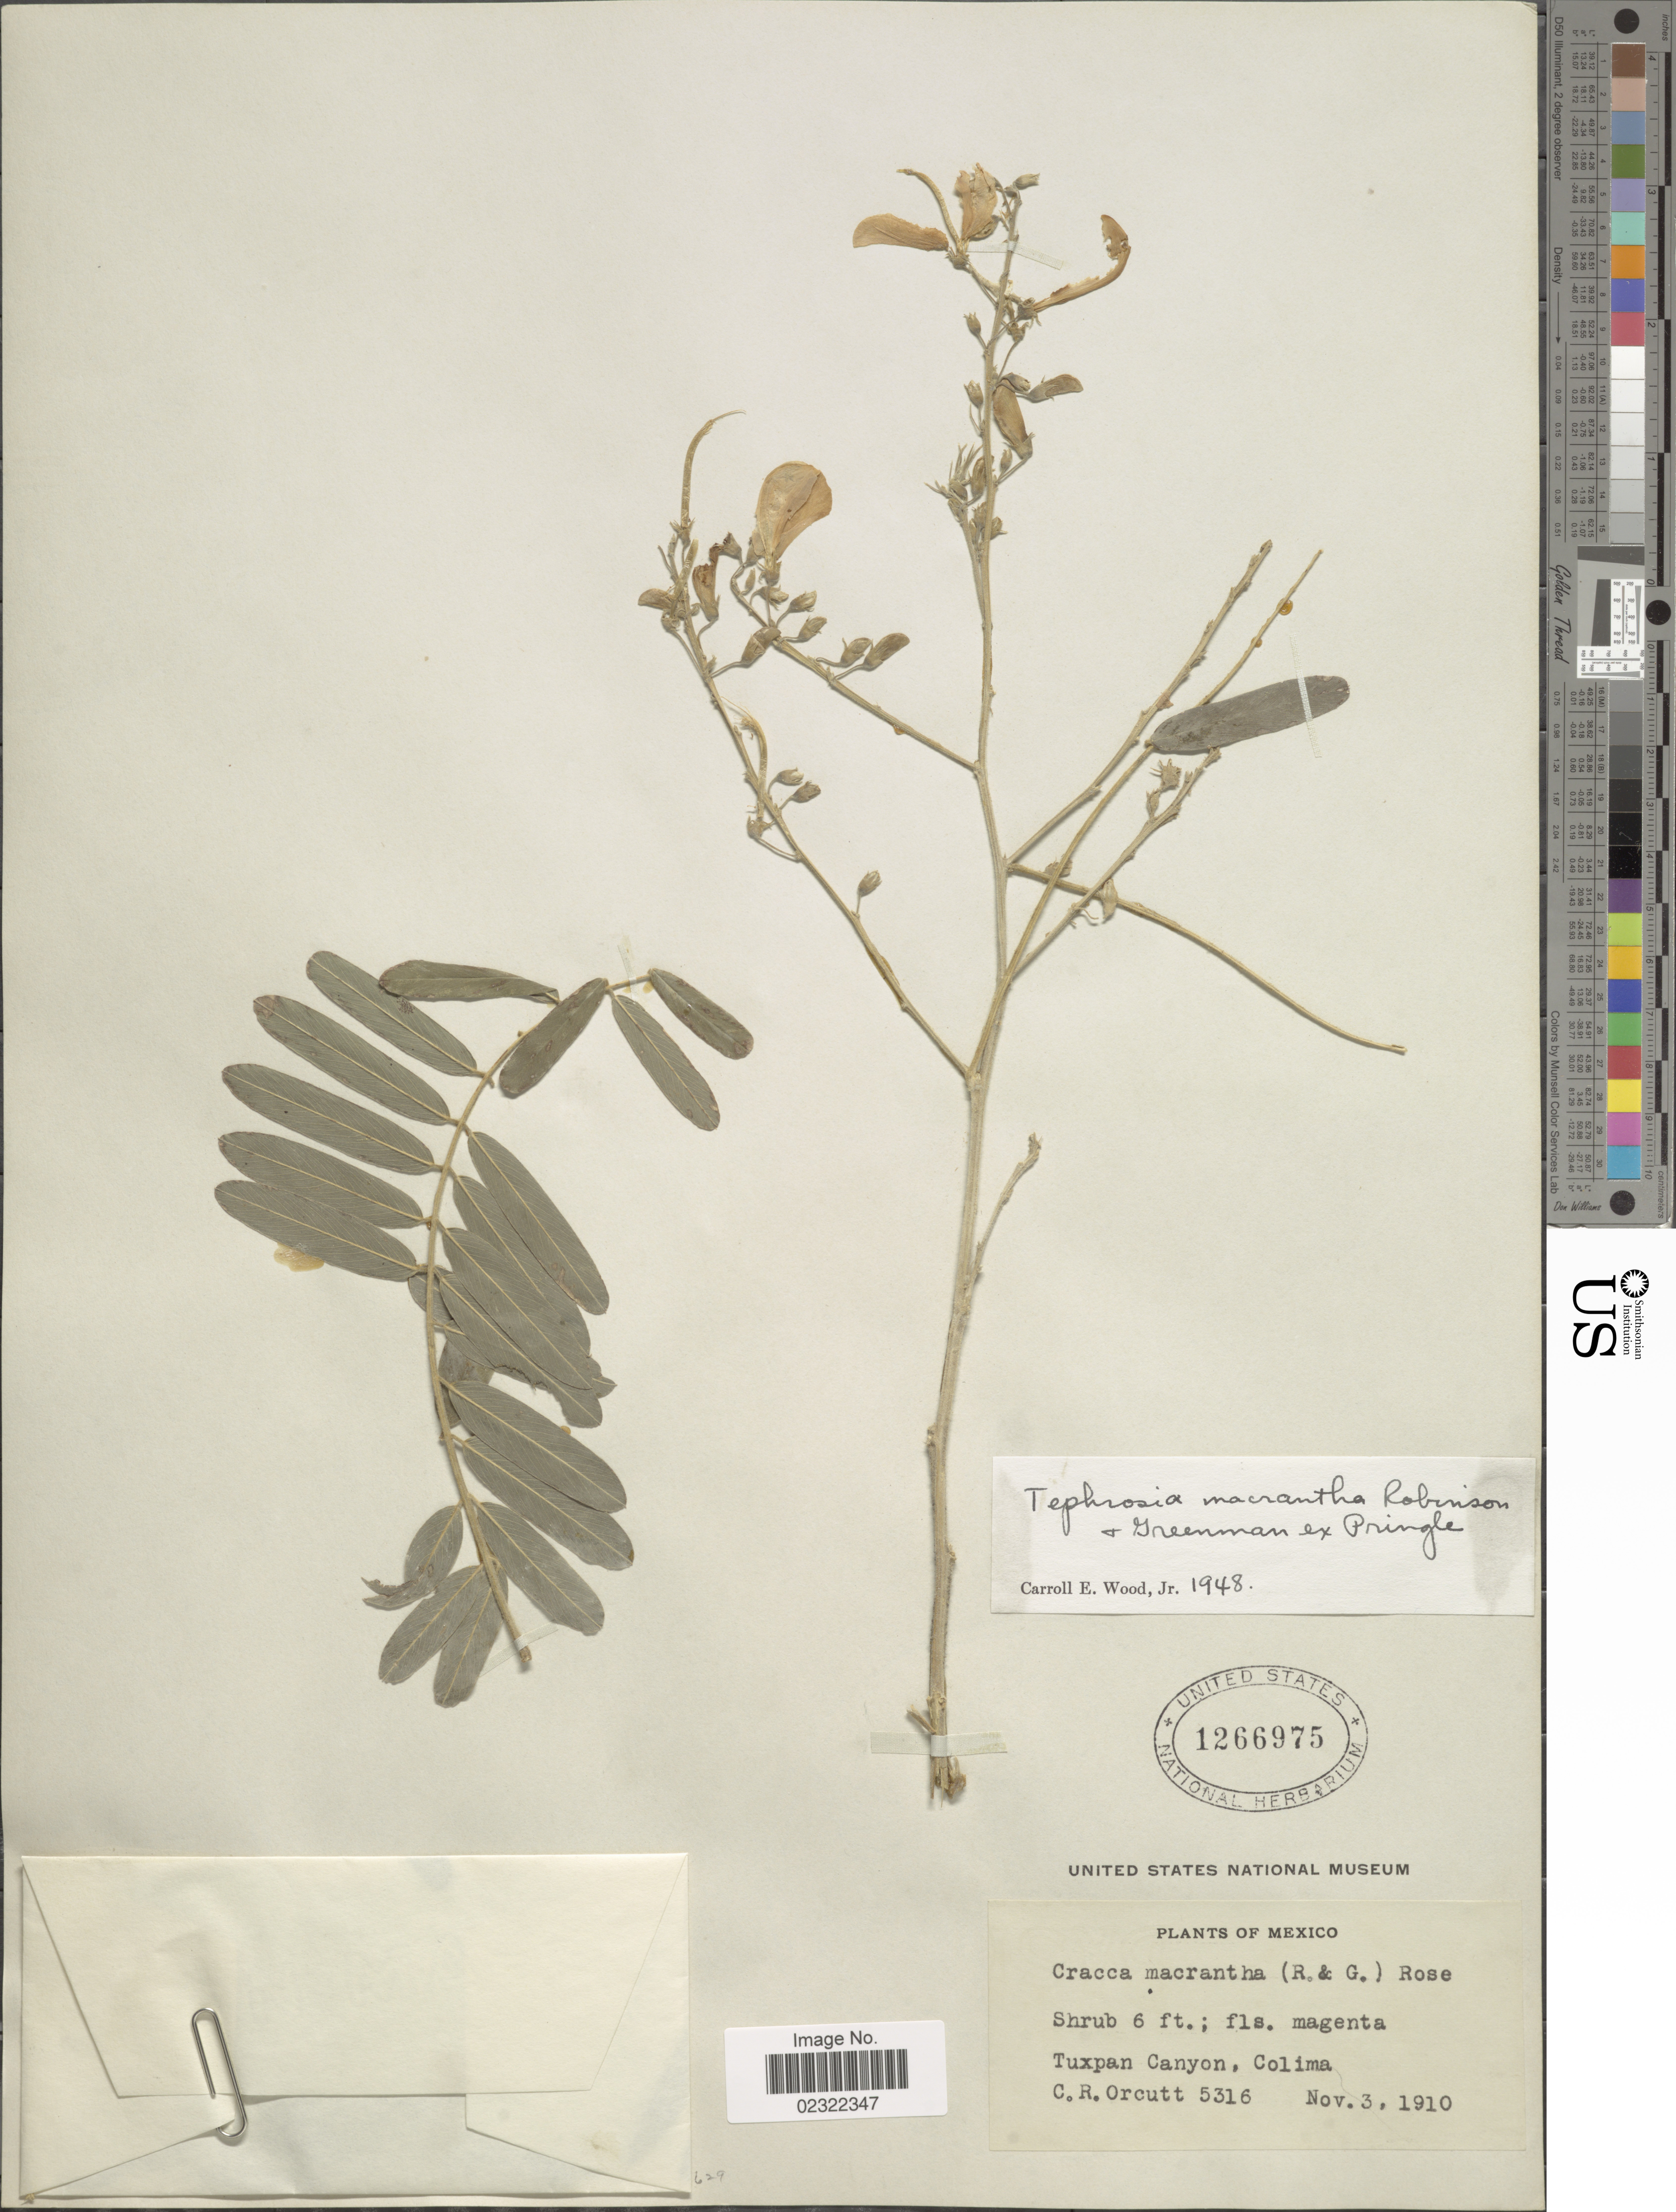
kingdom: Plantae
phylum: Tracheophyta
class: Magnoliopsida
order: Fabales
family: Fabaceae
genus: Tephrosia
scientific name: Tephrosia macrantha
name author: B.L. Rob. & Greenm. ex Pringle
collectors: C. R. Orcutt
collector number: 5316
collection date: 1910-11-03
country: Mexico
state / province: Colima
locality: Tuxpan Canyon, Colima.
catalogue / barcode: US 1266975